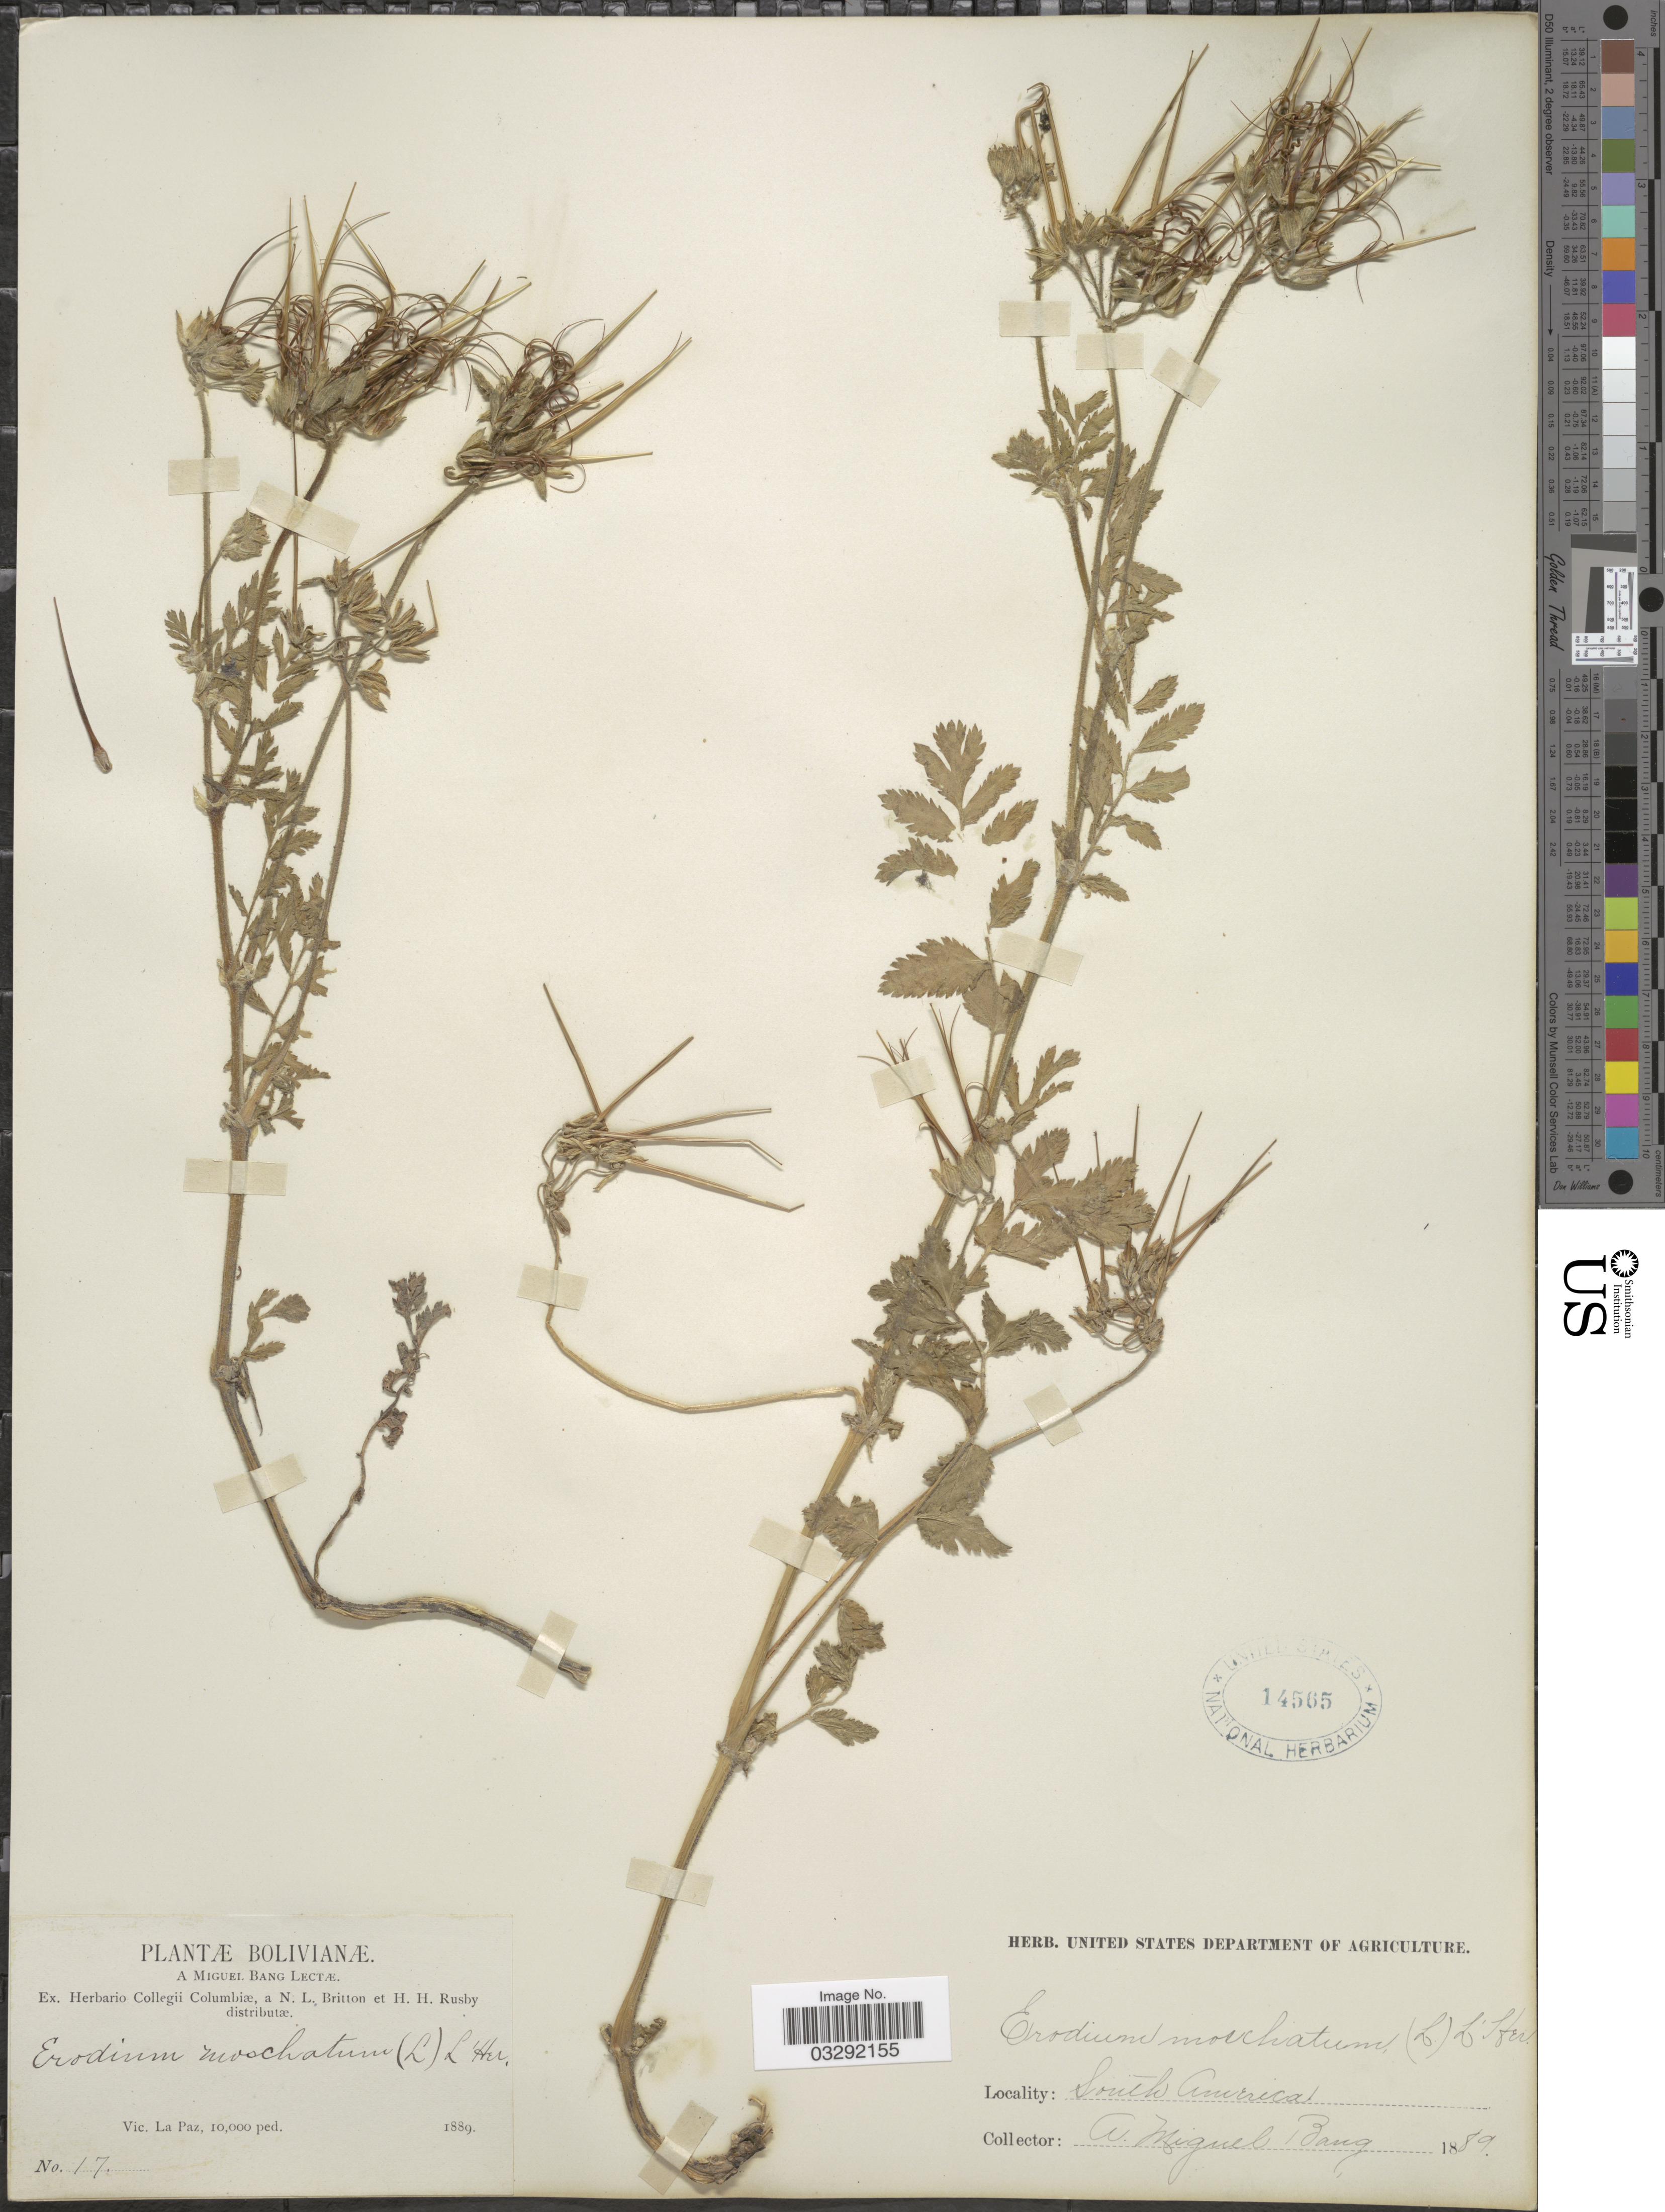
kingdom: Plantae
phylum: Tracheophyta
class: Magnoliopsida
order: Geraniales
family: Geraniaceae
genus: Erodium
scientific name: Erodium moschatum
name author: (L.) L'Hér. ex Aiton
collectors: M. Bang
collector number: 17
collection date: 1889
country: Bolivia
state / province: La Paz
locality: Vic. La Paz.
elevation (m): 3048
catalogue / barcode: US 14565